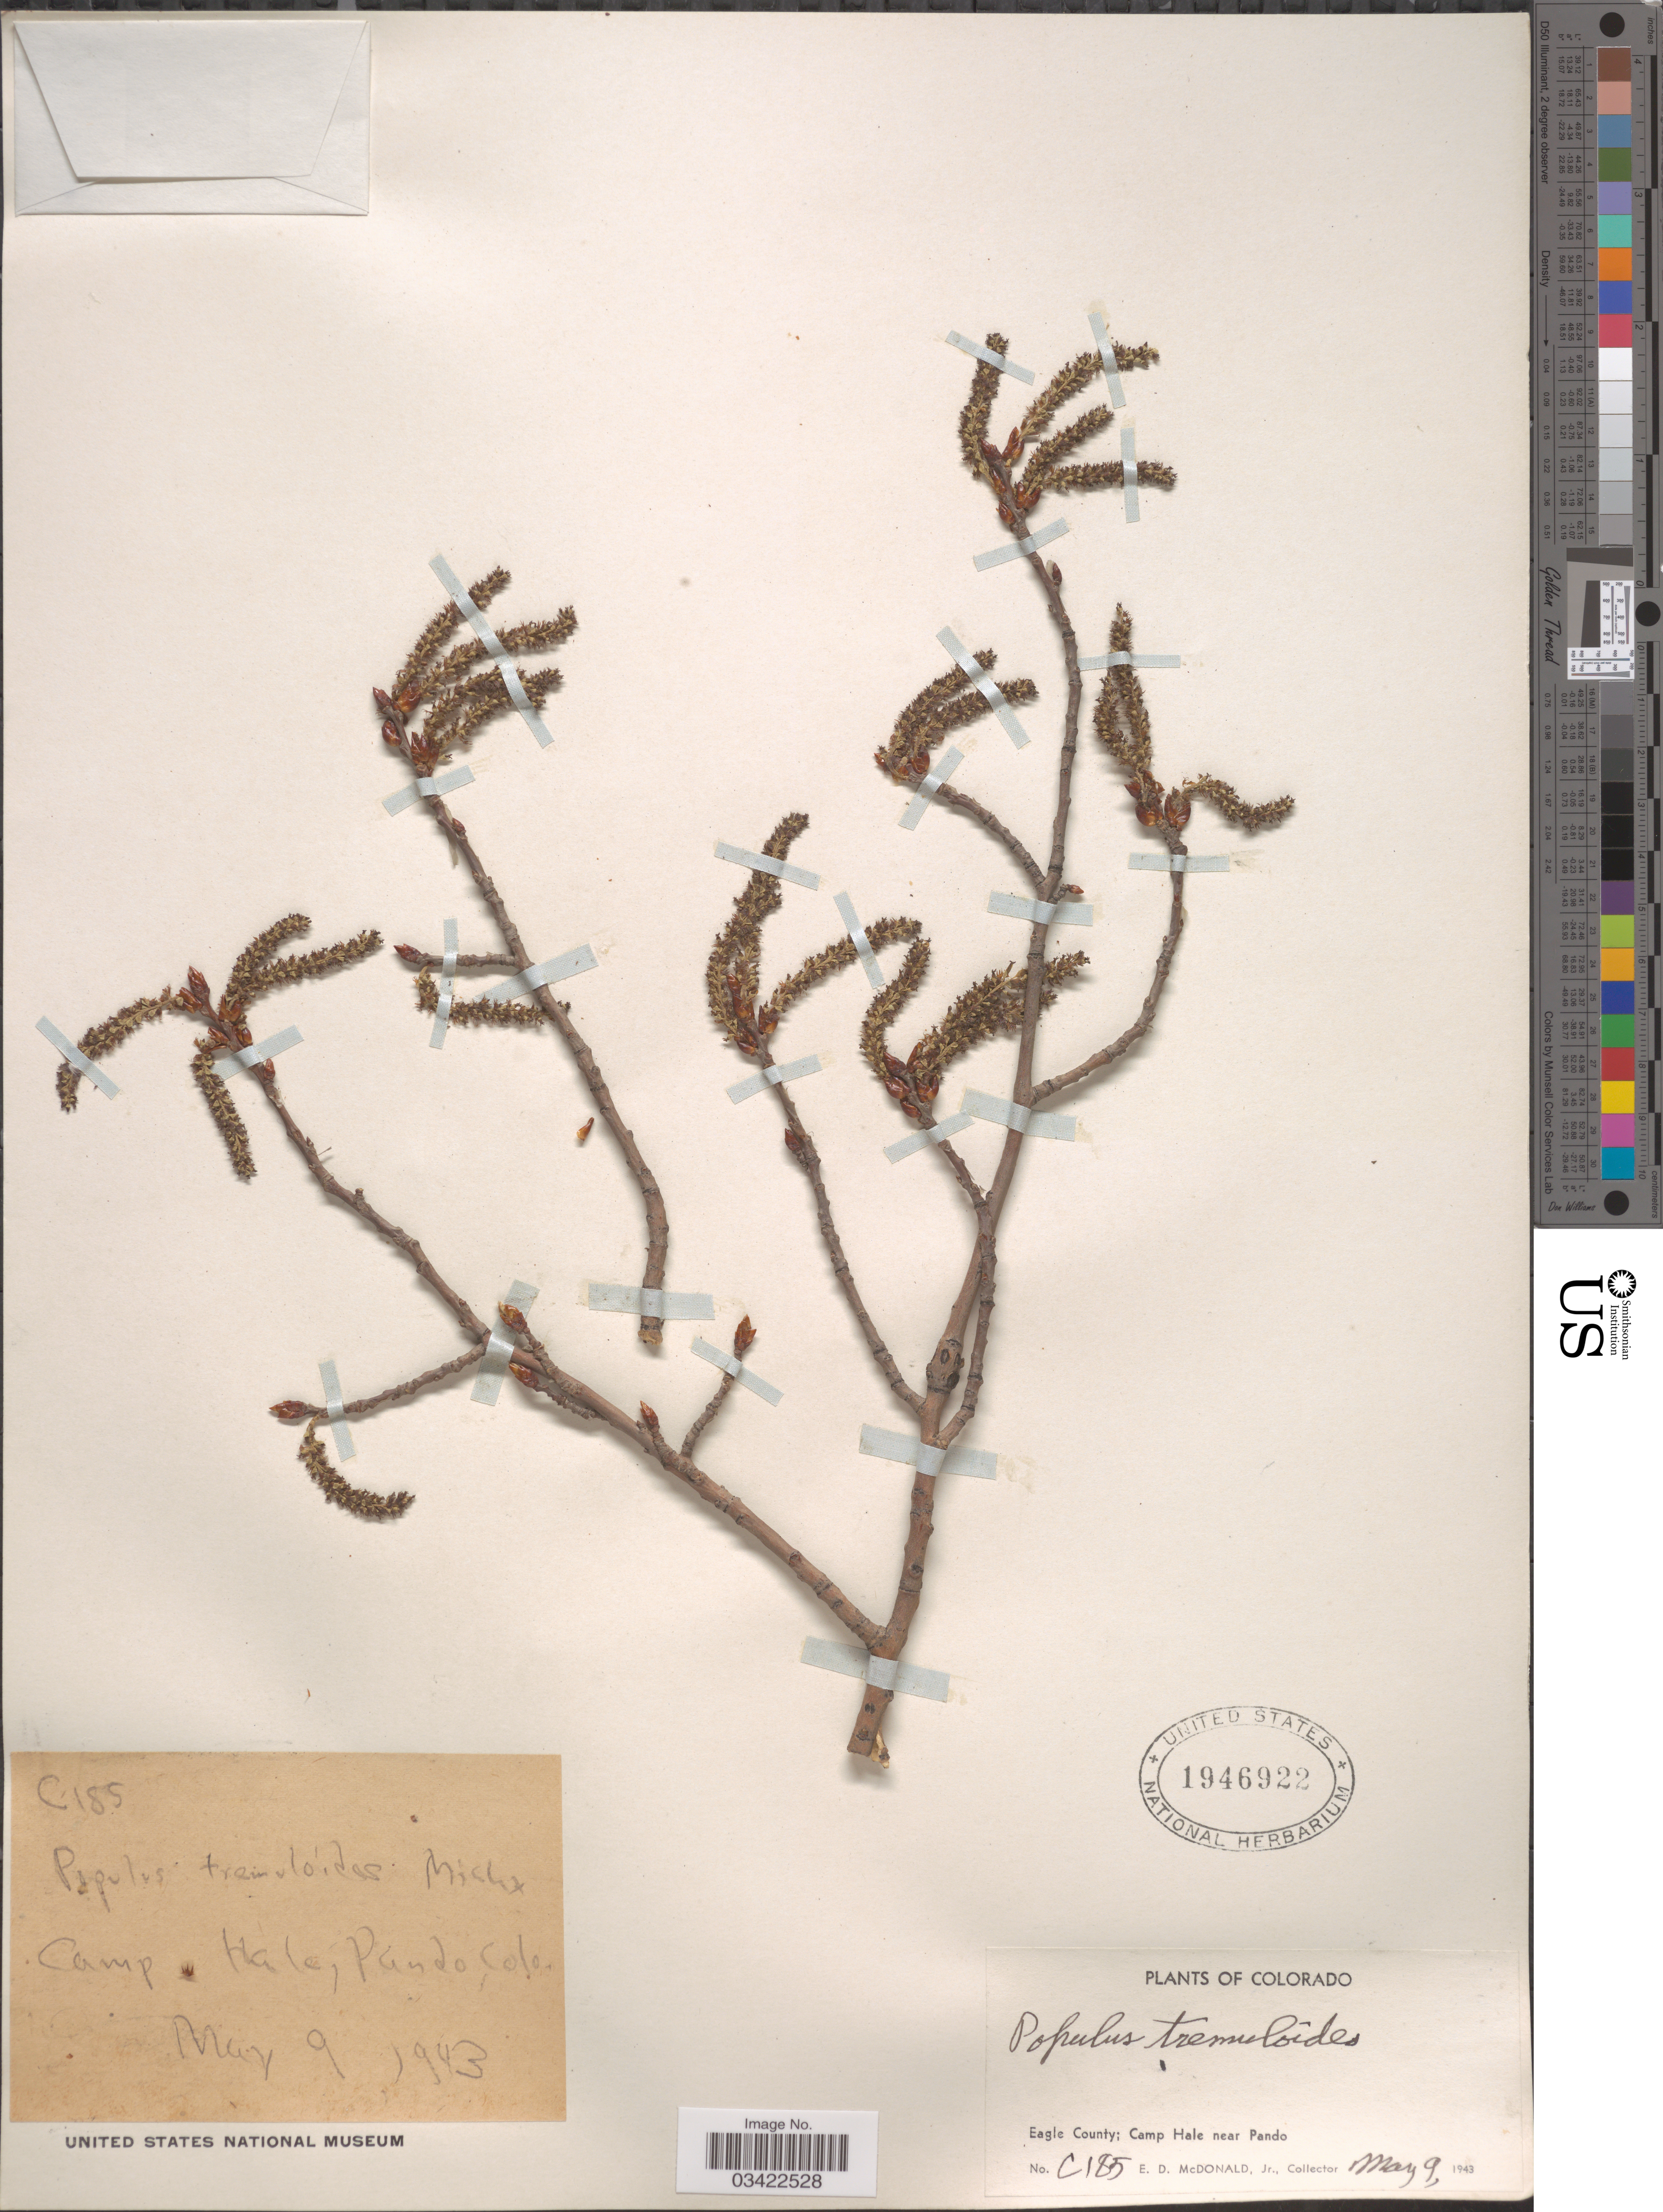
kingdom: Plantae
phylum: Tracheophyta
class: Magnoliopsida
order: Malpighiales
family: Salicaceae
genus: Populus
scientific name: Populus tremuloides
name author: Michx.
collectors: E. D. McDonald Jr.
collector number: C185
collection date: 1943-05-09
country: United States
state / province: Colorado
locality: Eagle County; Camp Hale near Pando.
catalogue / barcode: US 1946922